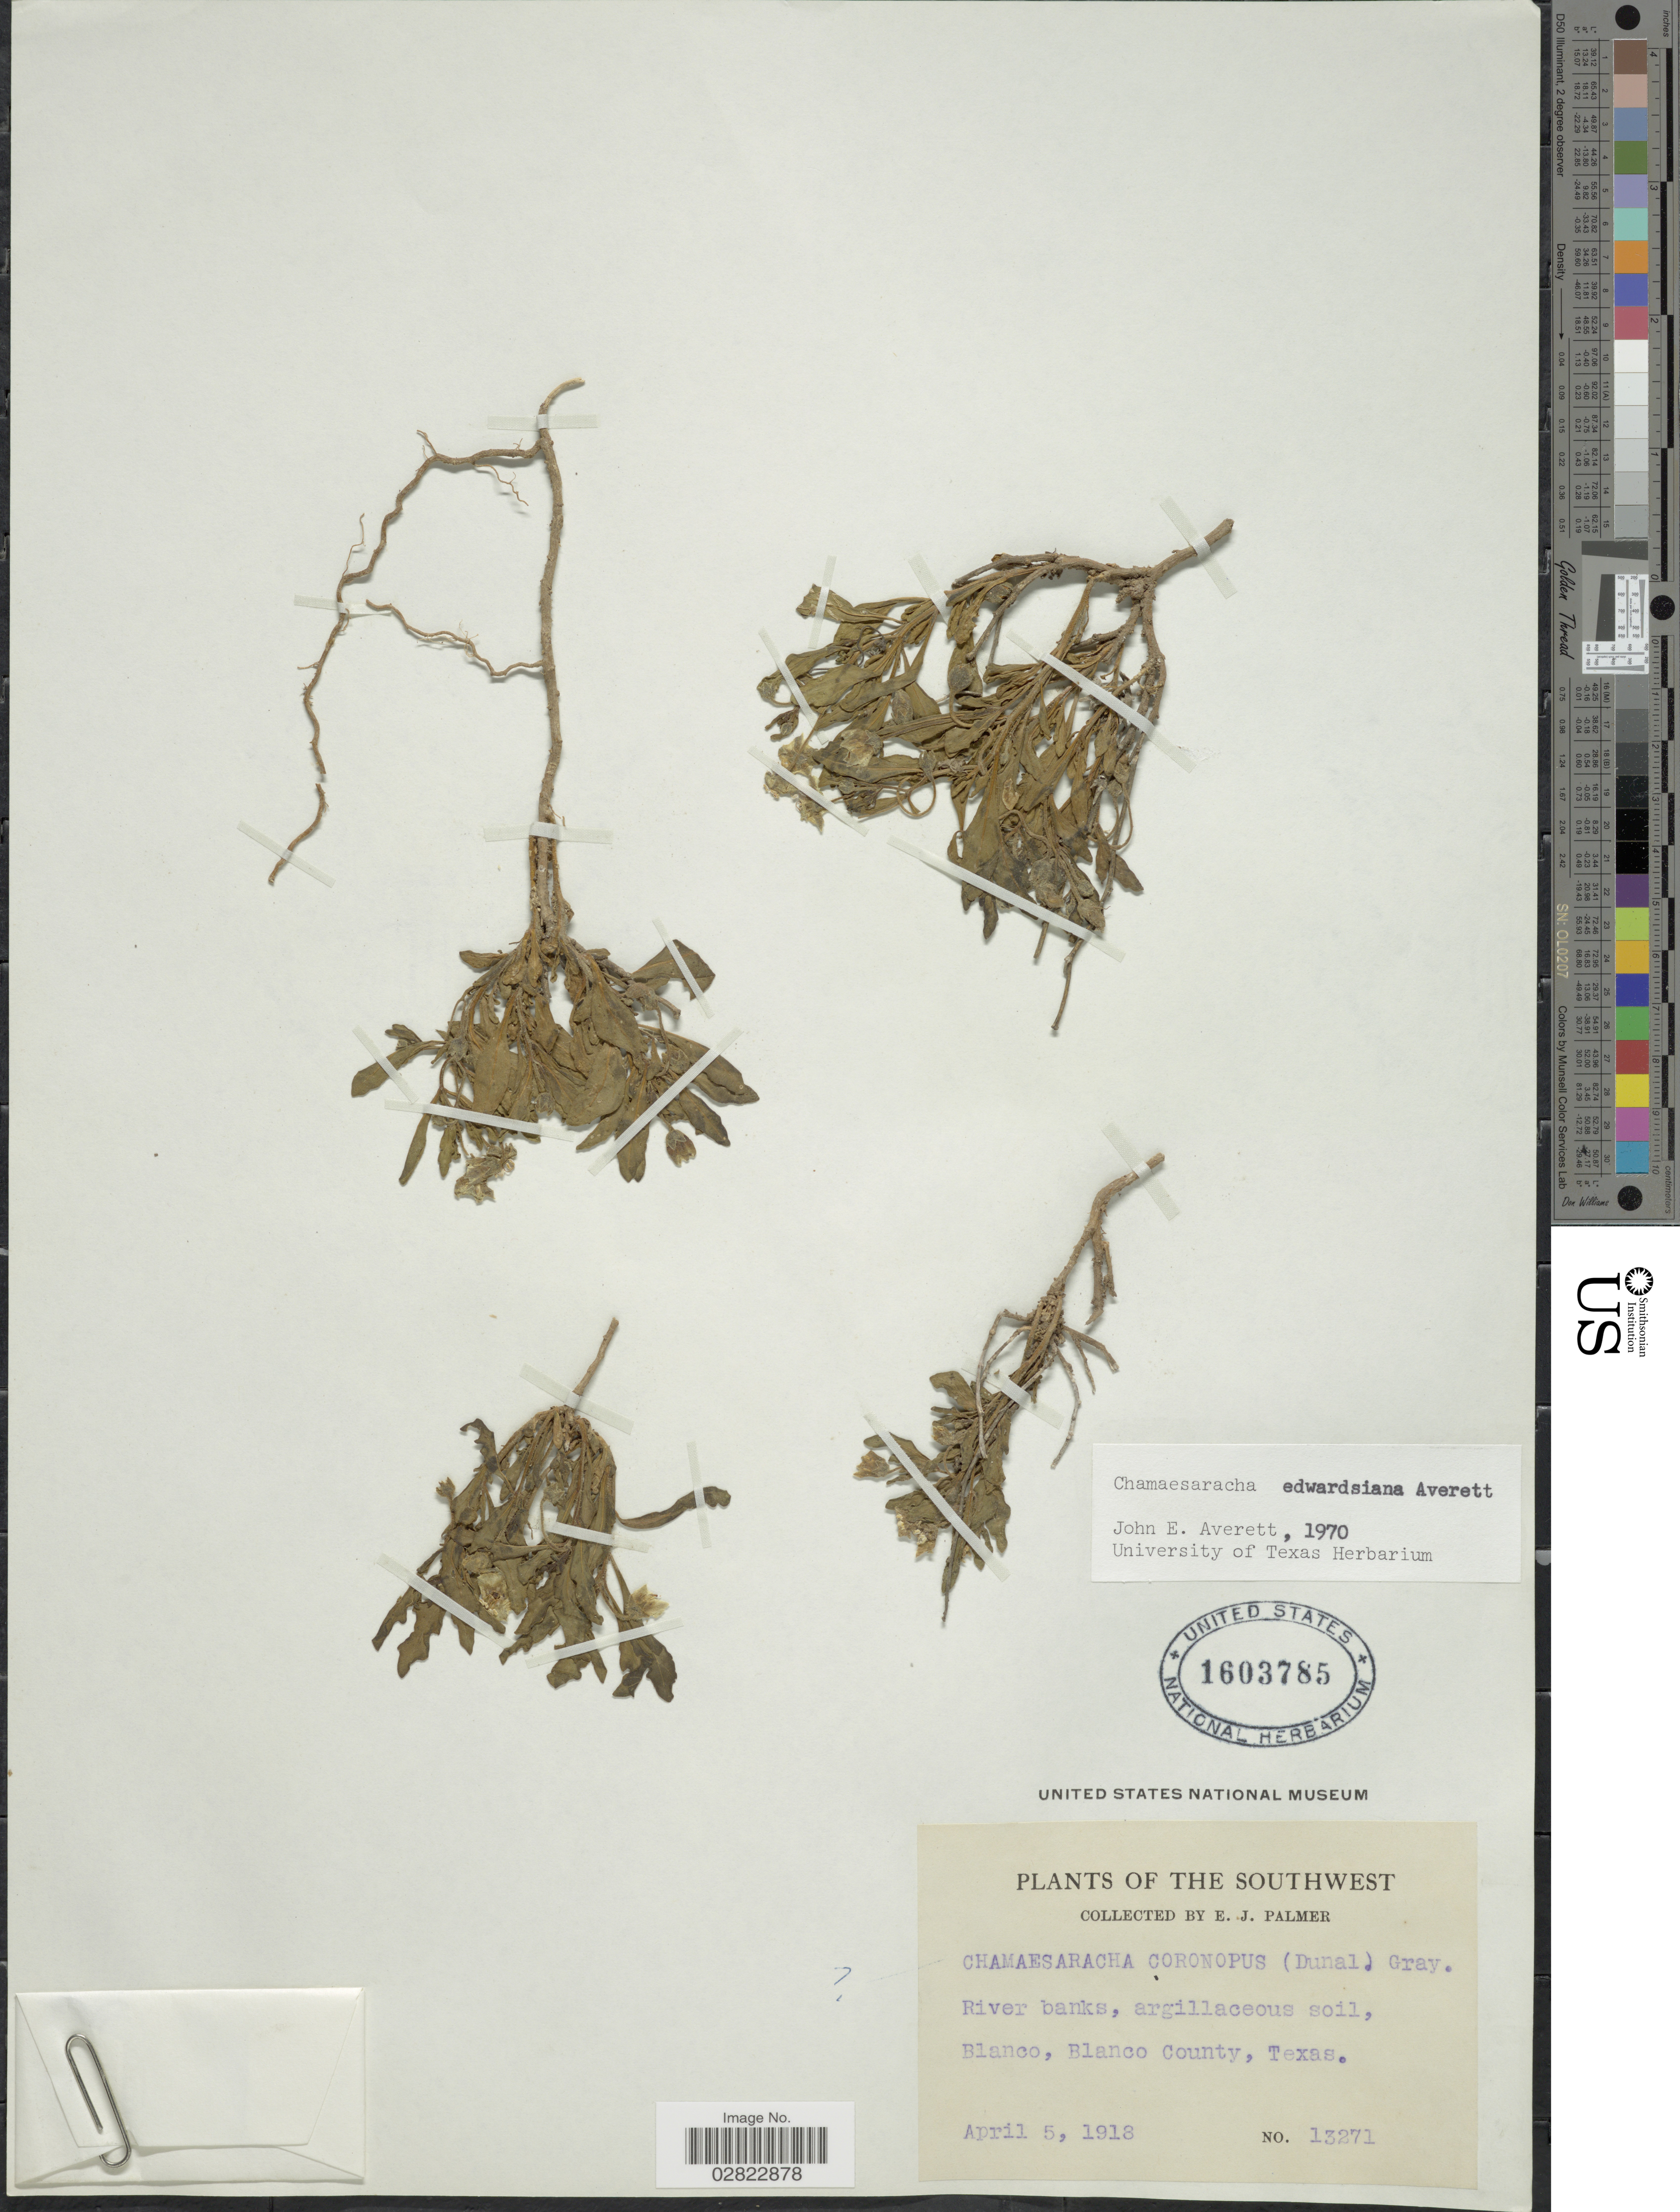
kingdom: Plantae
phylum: Tracheophyta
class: Magnoliopsida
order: Solanales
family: Solanaceae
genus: Chamaesaracha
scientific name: Chamaesaracha edwardsiana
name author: Averett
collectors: E. J. Palmer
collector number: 13271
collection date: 1918-04-05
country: United States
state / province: Texas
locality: The Southwest, Blanco County.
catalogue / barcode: US 1603785